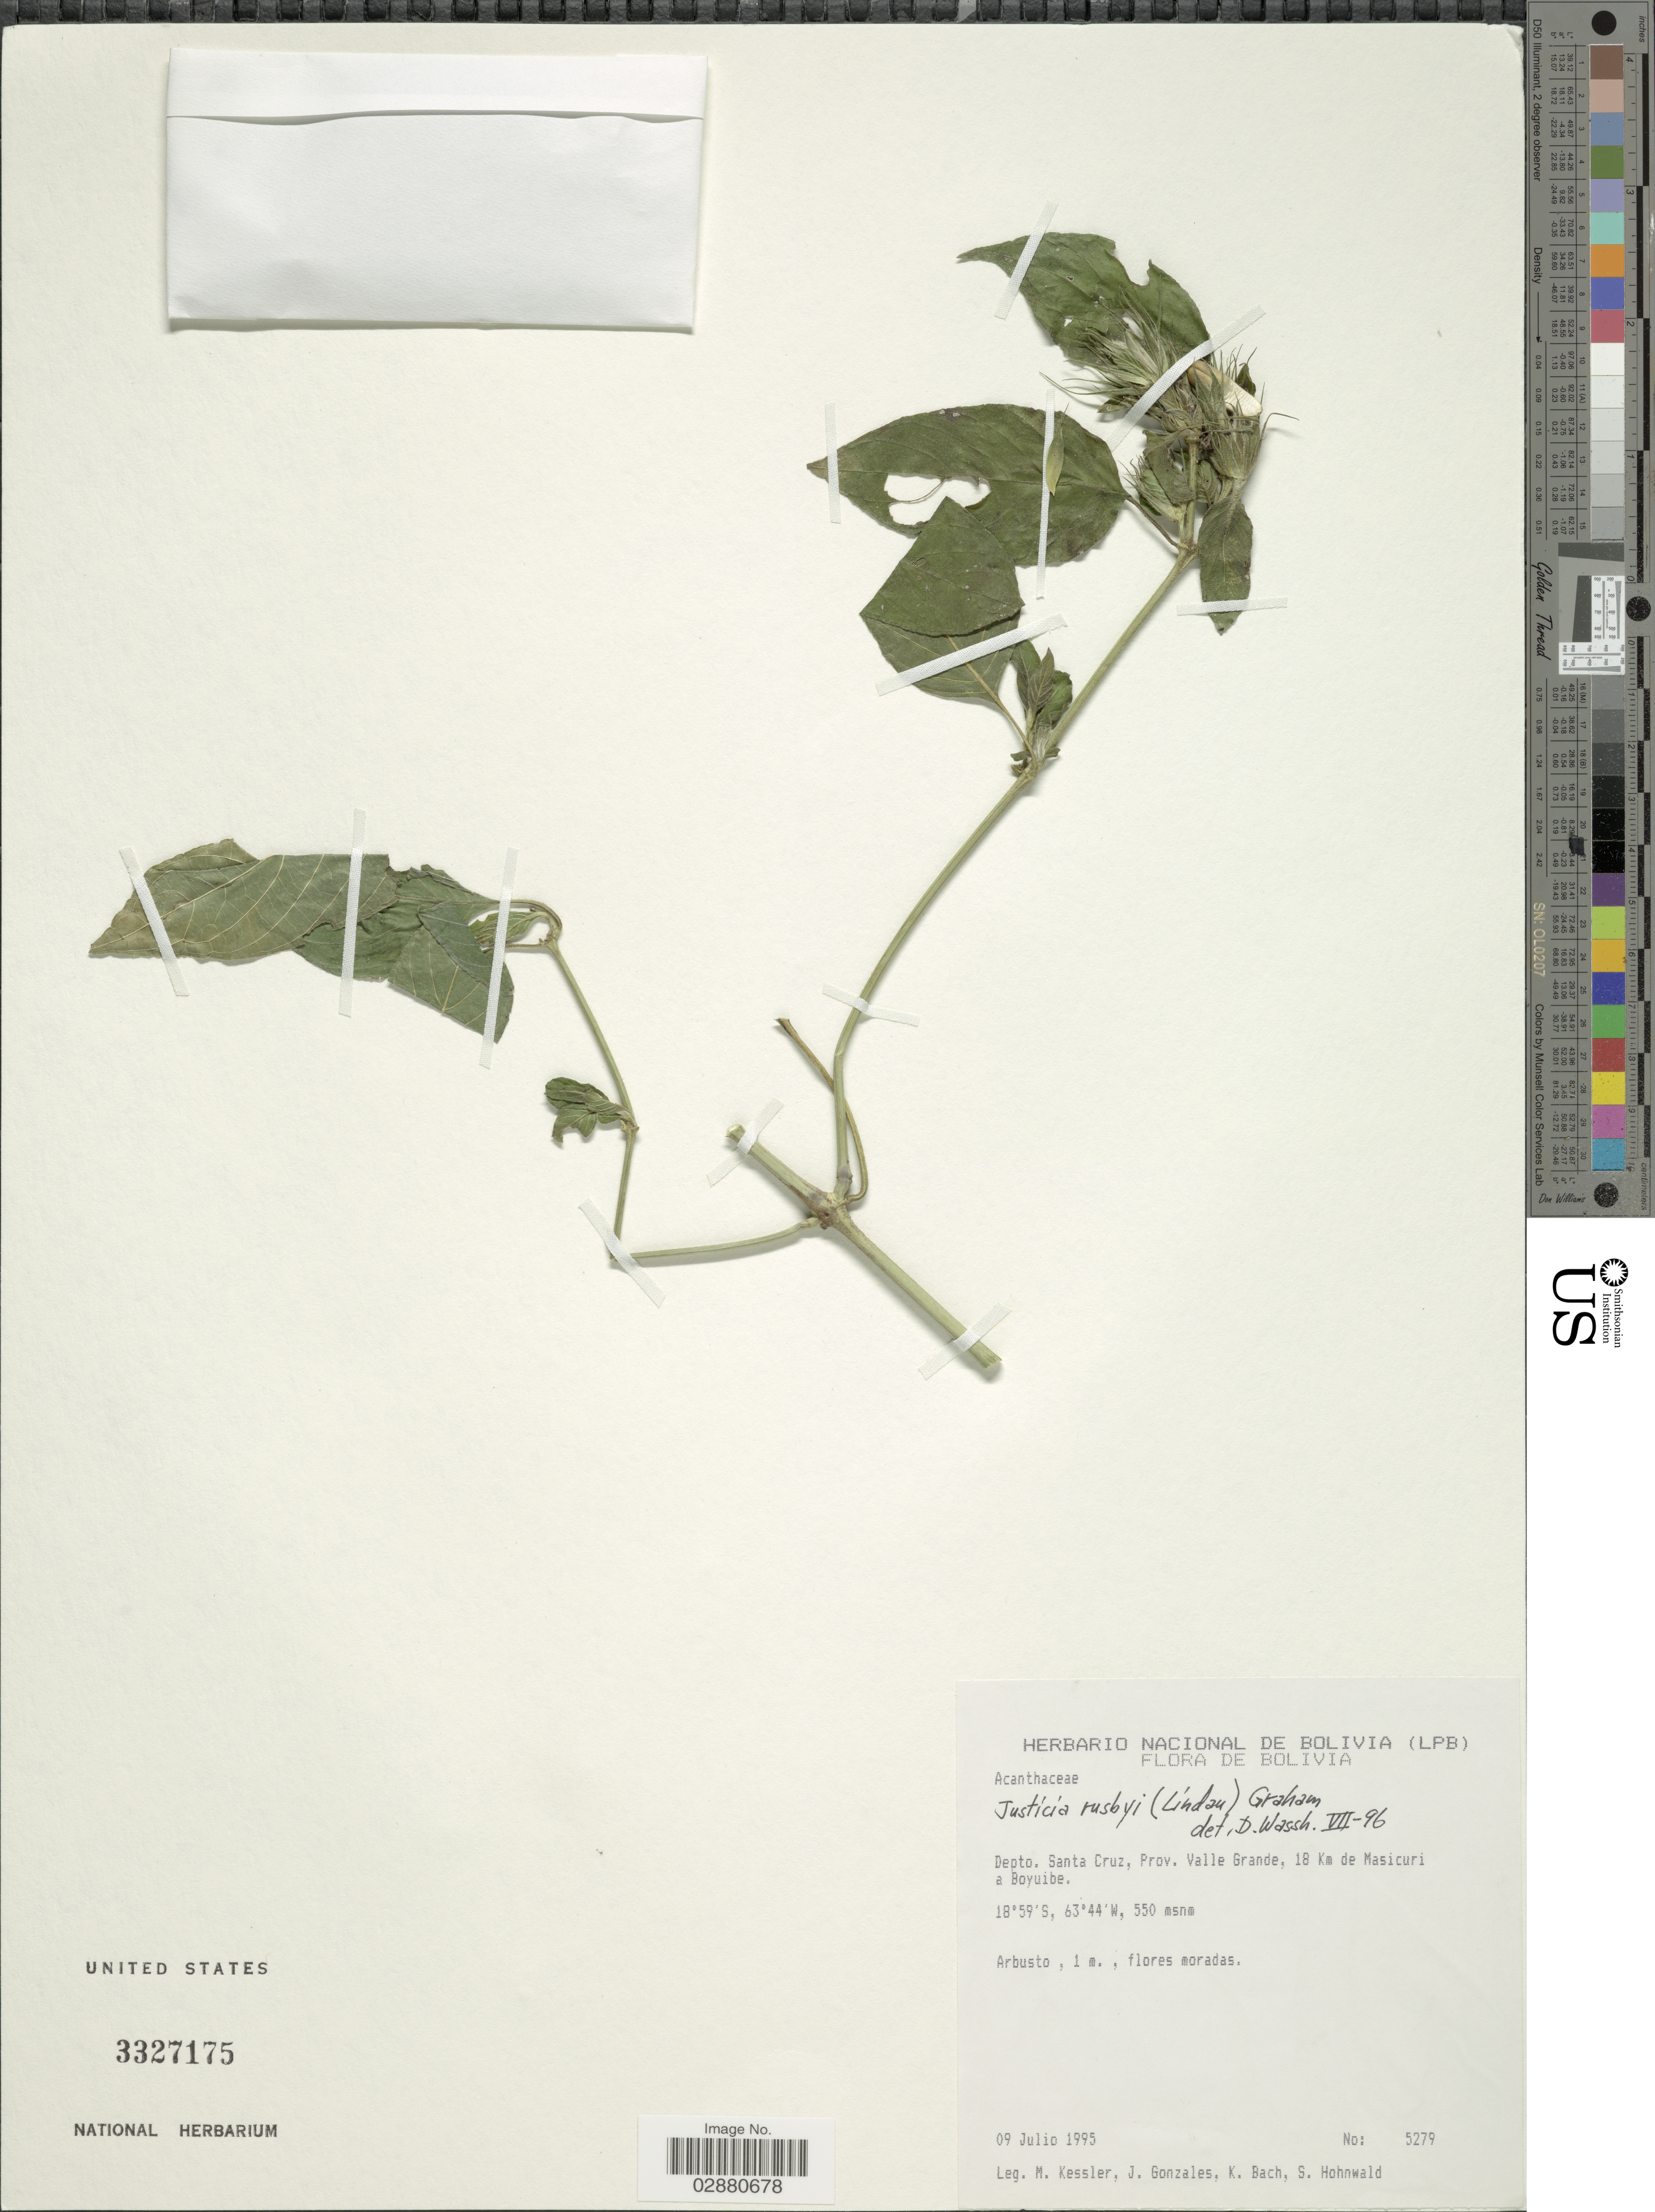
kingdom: Plantae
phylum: Tracheophyta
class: Magnoliopsida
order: Lamiales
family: Acanthaceae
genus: Justicia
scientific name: Justicia rusbyi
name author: (Lindau) V.A.W. Graham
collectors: M. Kessler, J. Gonzales, K. Bach & S. Hohnwald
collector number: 5279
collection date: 1995-07-09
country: Bolivia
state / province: Santa Cruz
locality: Depto. Santa Cruz, Prov. Valle Grande, 18 Km de Masicuri a Boyuibe.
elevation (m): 550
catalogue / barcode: US 3327175